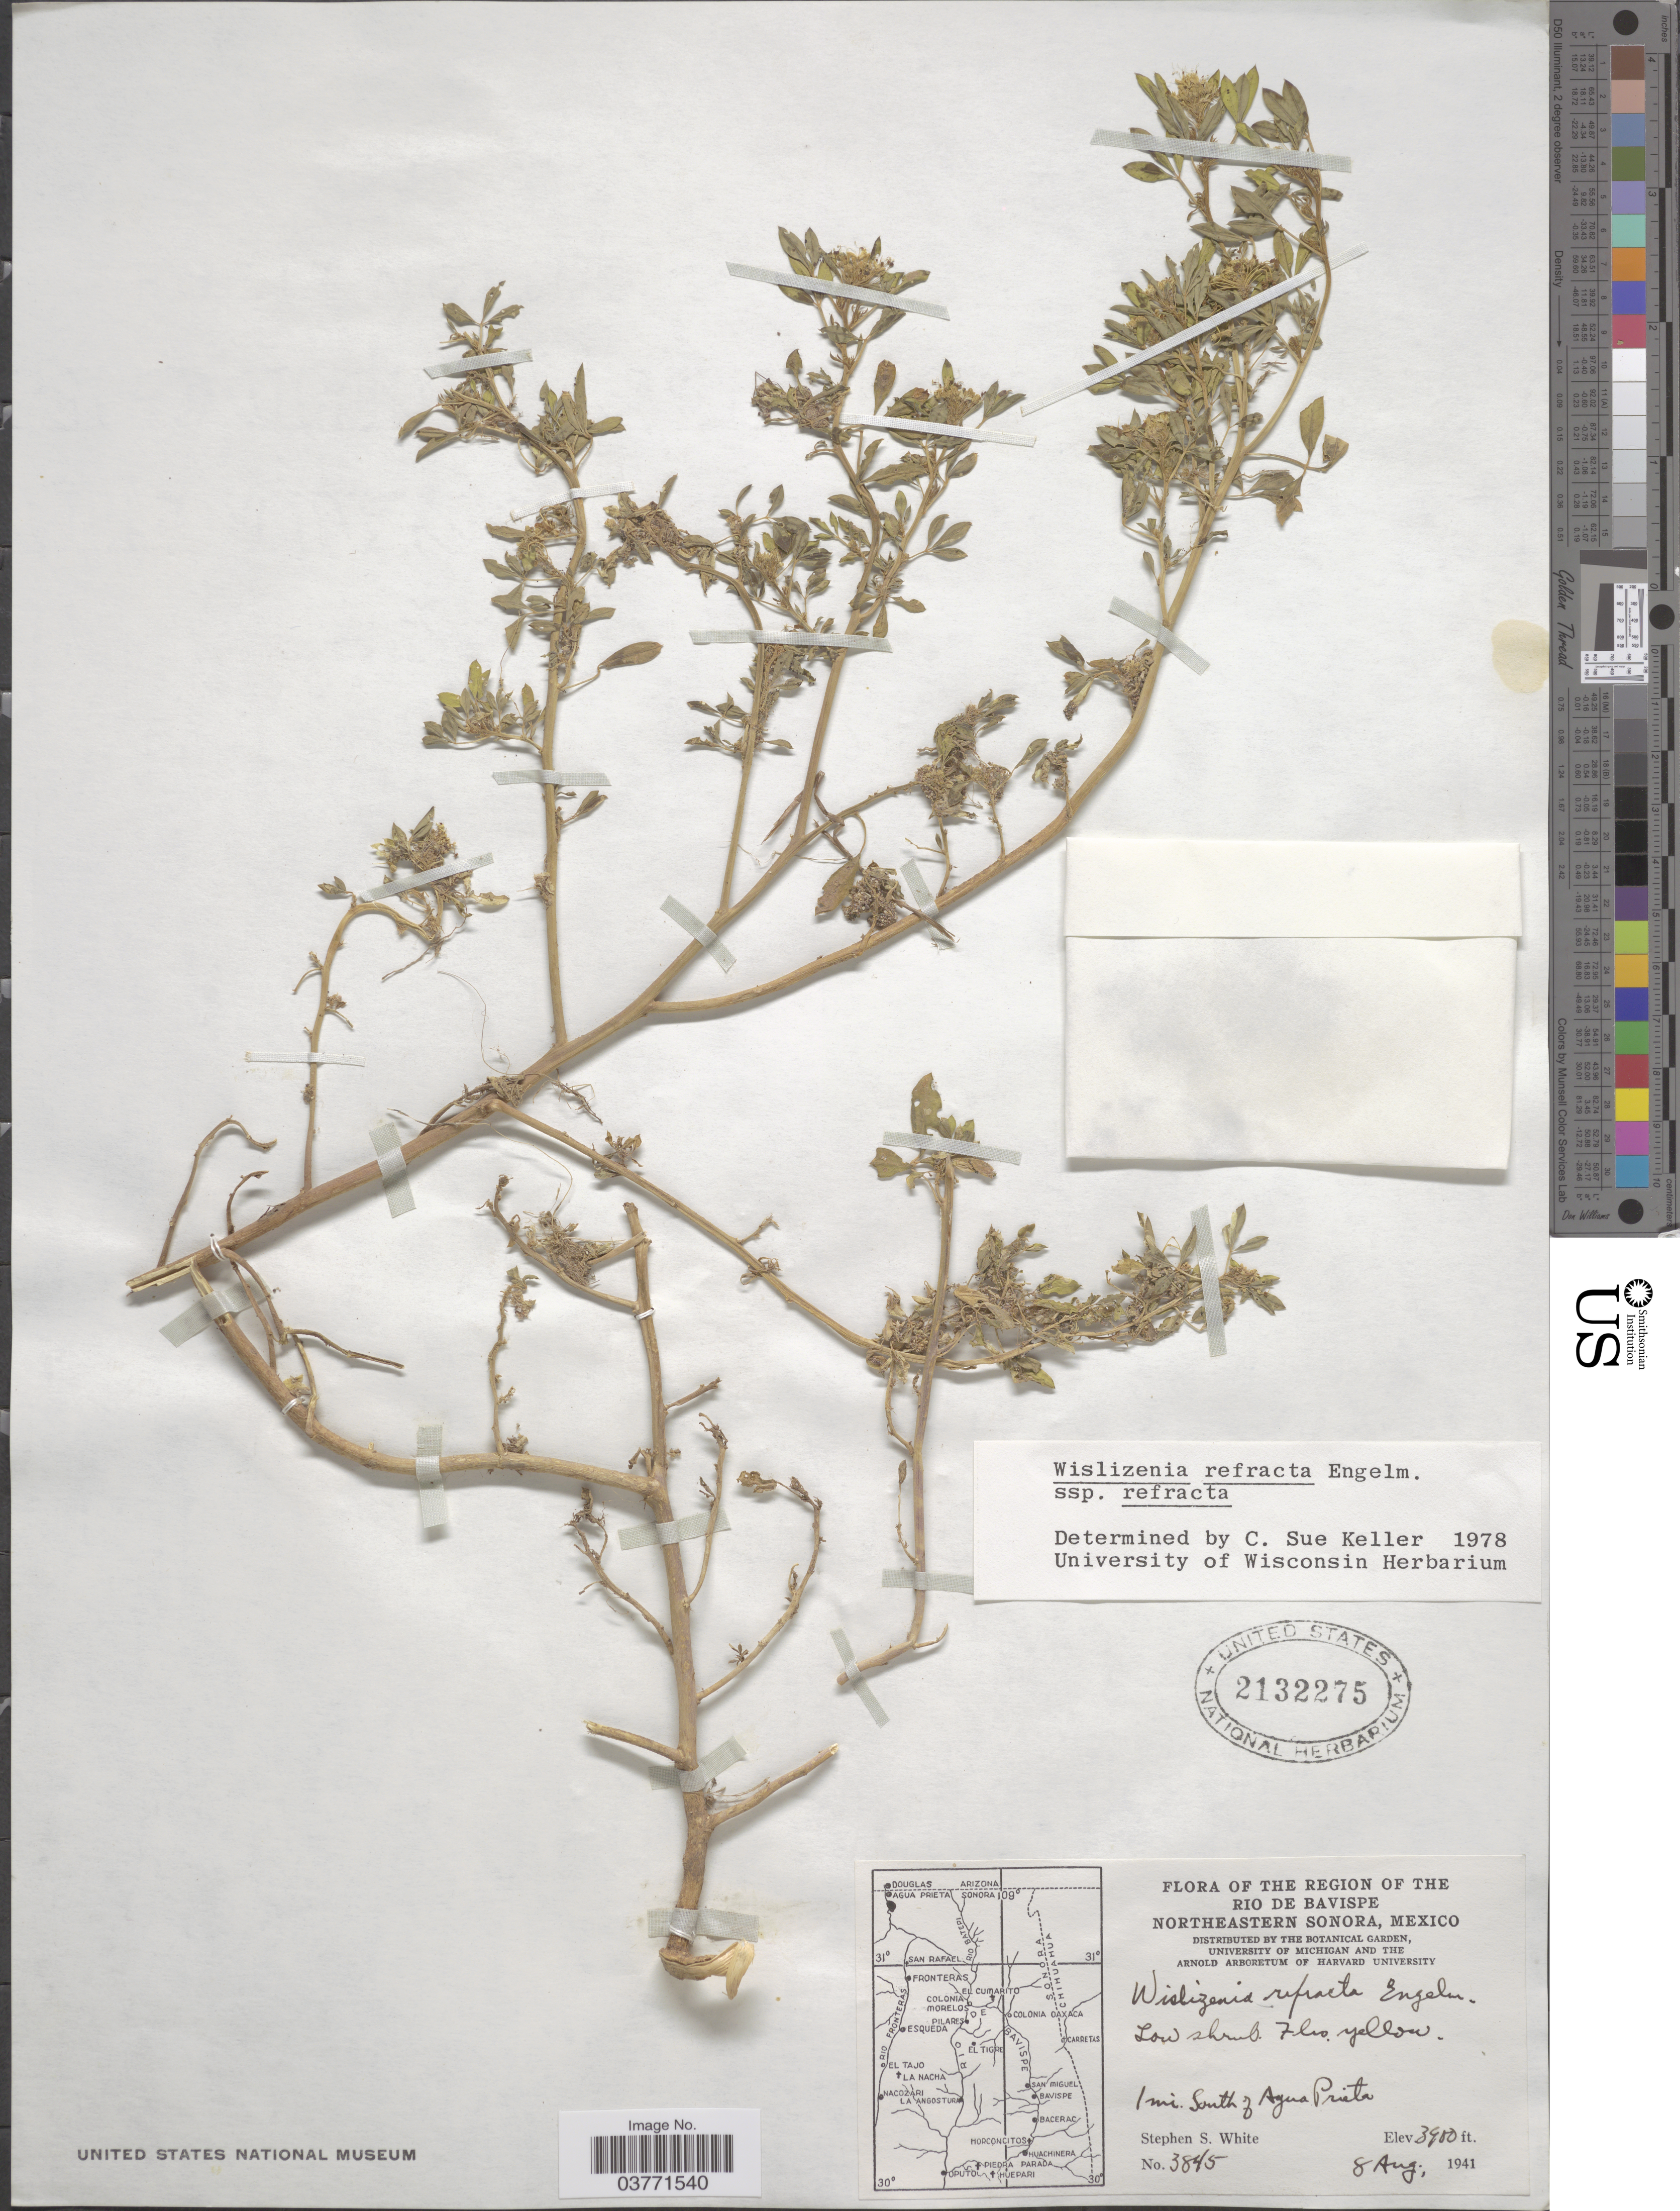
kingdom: Plantae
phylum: Tracheophyta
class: Magnoliopsida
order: Brassicales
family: Cleomaceae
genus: Cleomella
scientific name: Cleomella refracta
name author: (Engelm.) J.C. Hall & Roalson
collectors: S. S. White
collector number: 3845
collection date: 1941-08-08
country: Mexico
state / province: Sonora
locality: Northeastern Sonora. 1 mi. South of Agua Prieta.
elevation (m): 1189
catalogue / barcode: US 2132275